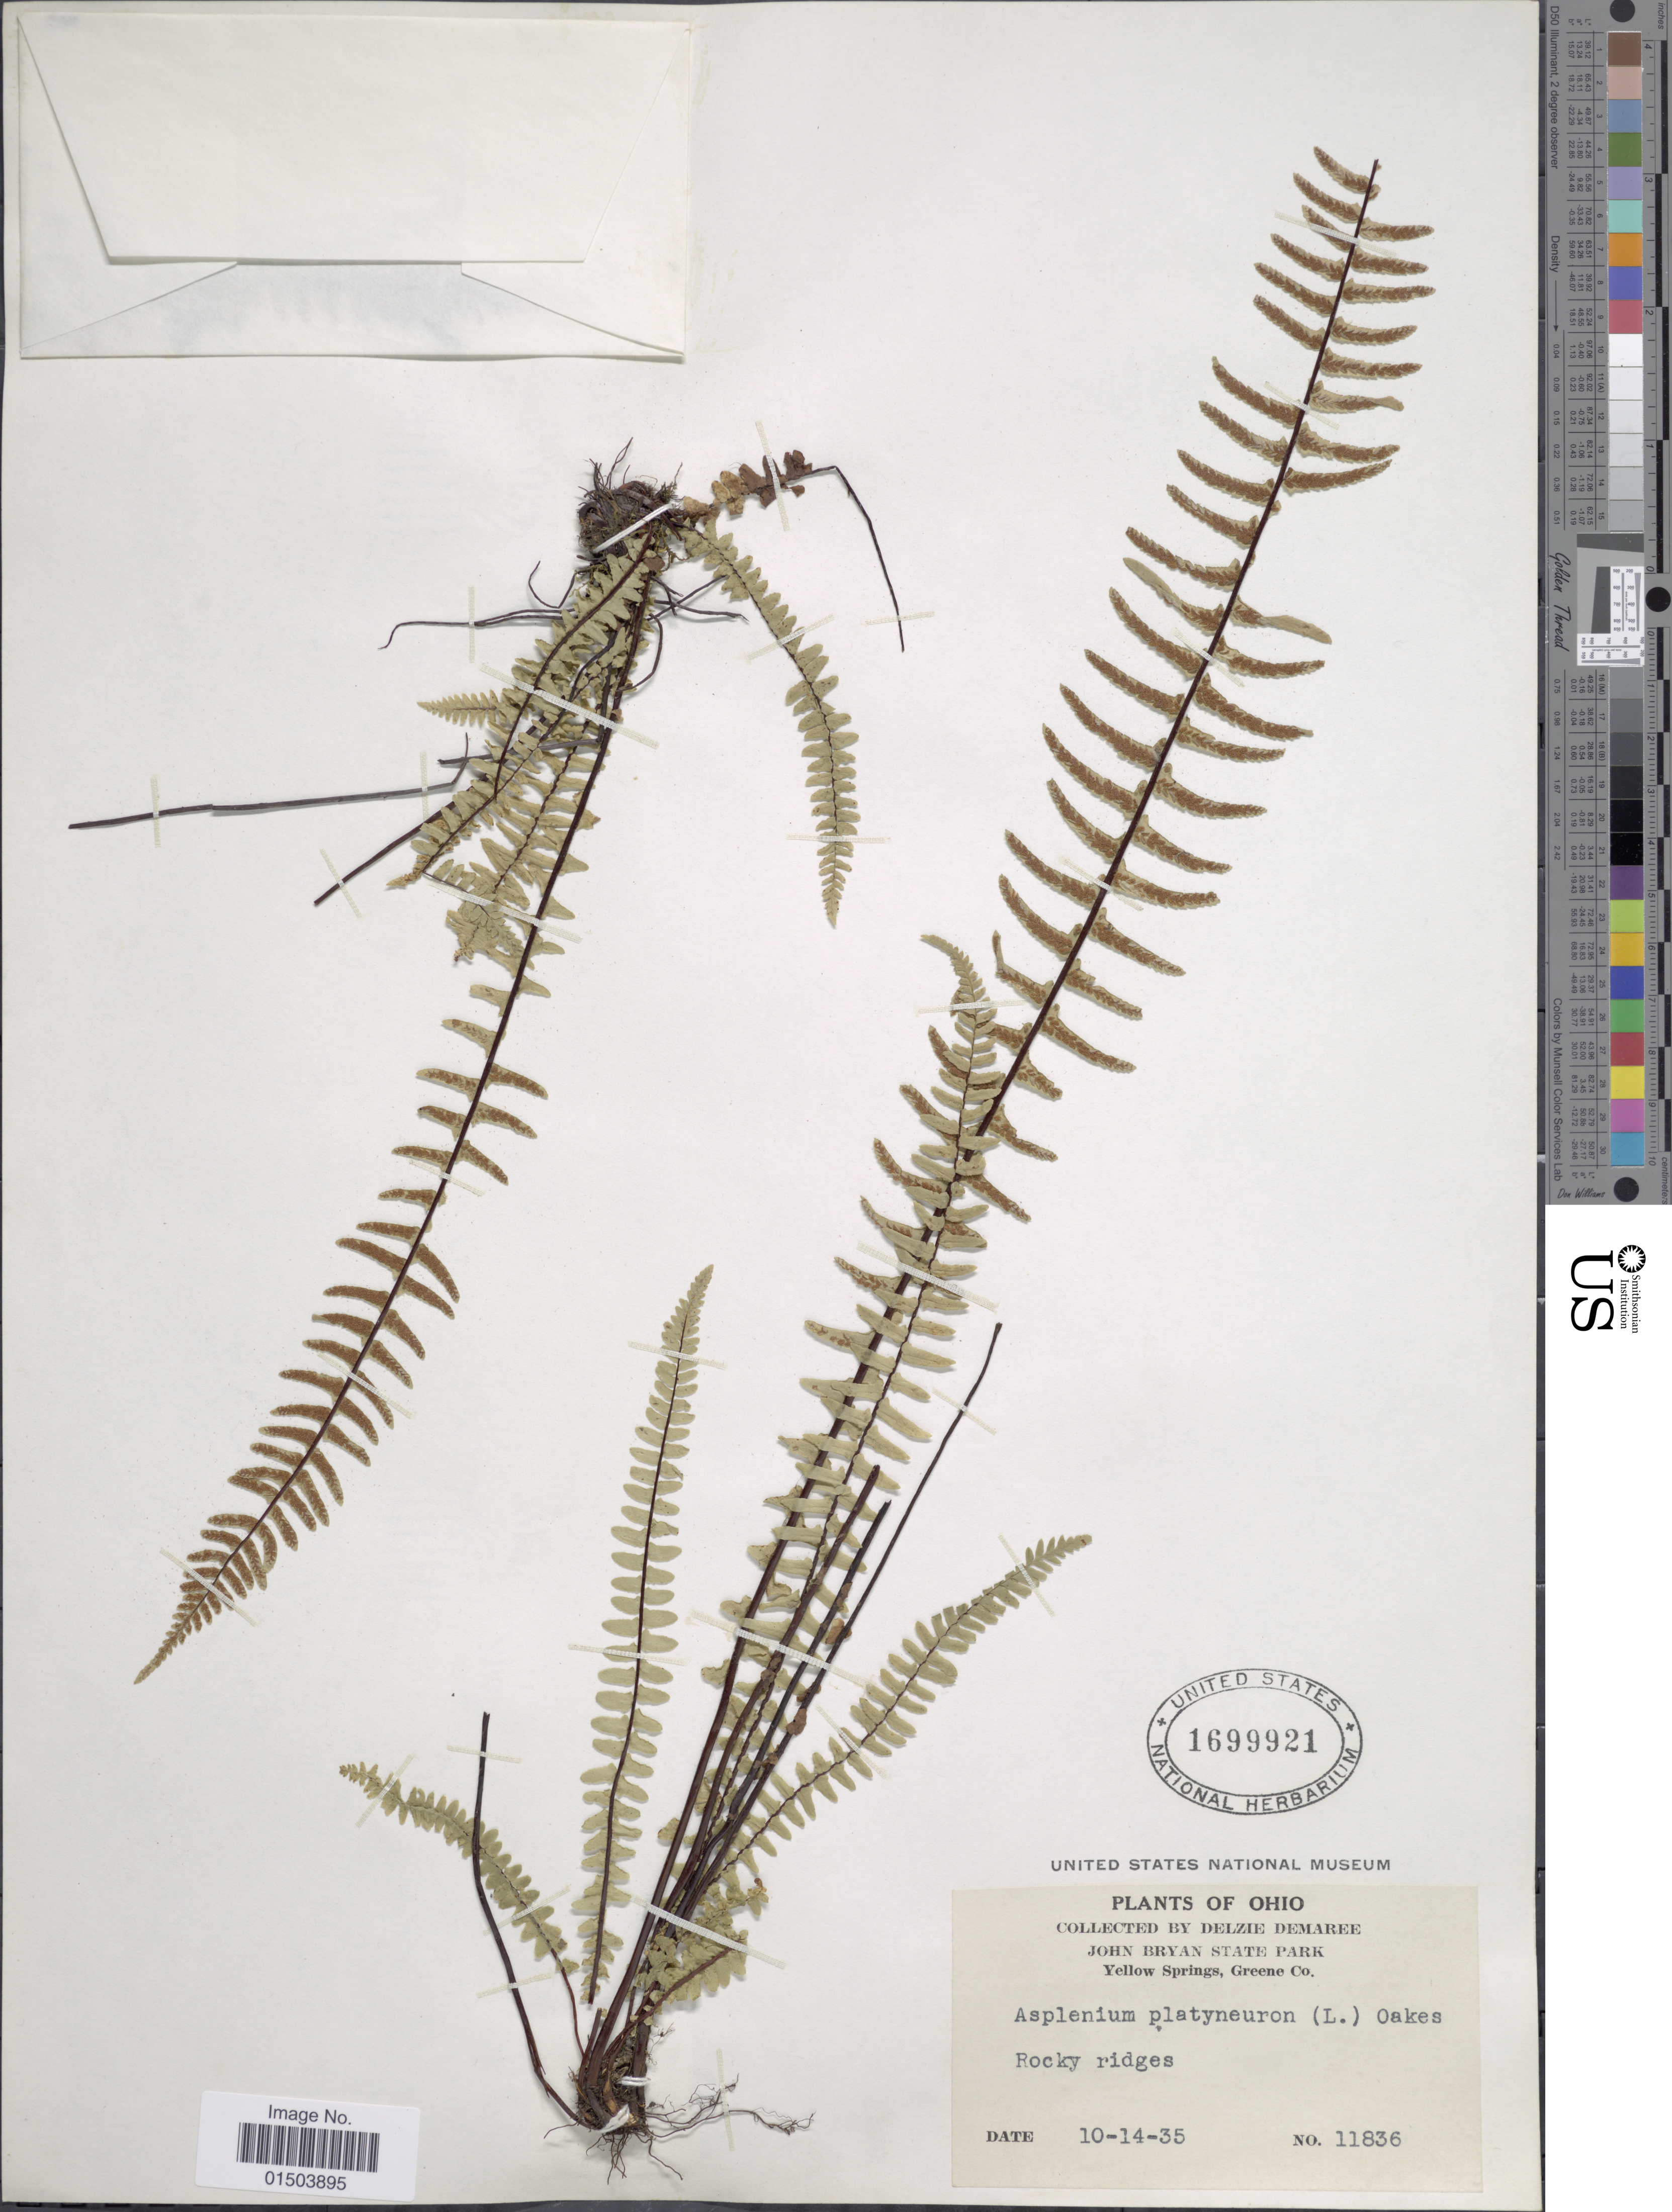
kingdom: Plantae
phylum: Tracheophyta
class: Polypodiopsida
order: Polypodiales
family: Aspleniaceae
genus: Asplenium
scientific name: Asplenium platyneuron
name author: (L.) Britton, Stearns & Poggenb.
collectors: D. Demaree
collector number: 11836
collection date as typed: Transcribed d/m/y: 14/10/35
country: United States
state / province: Ohio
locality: John Bryan State Park. Yellow Springs, Greene Co. Rocky ridges.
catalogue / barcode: US 1699921